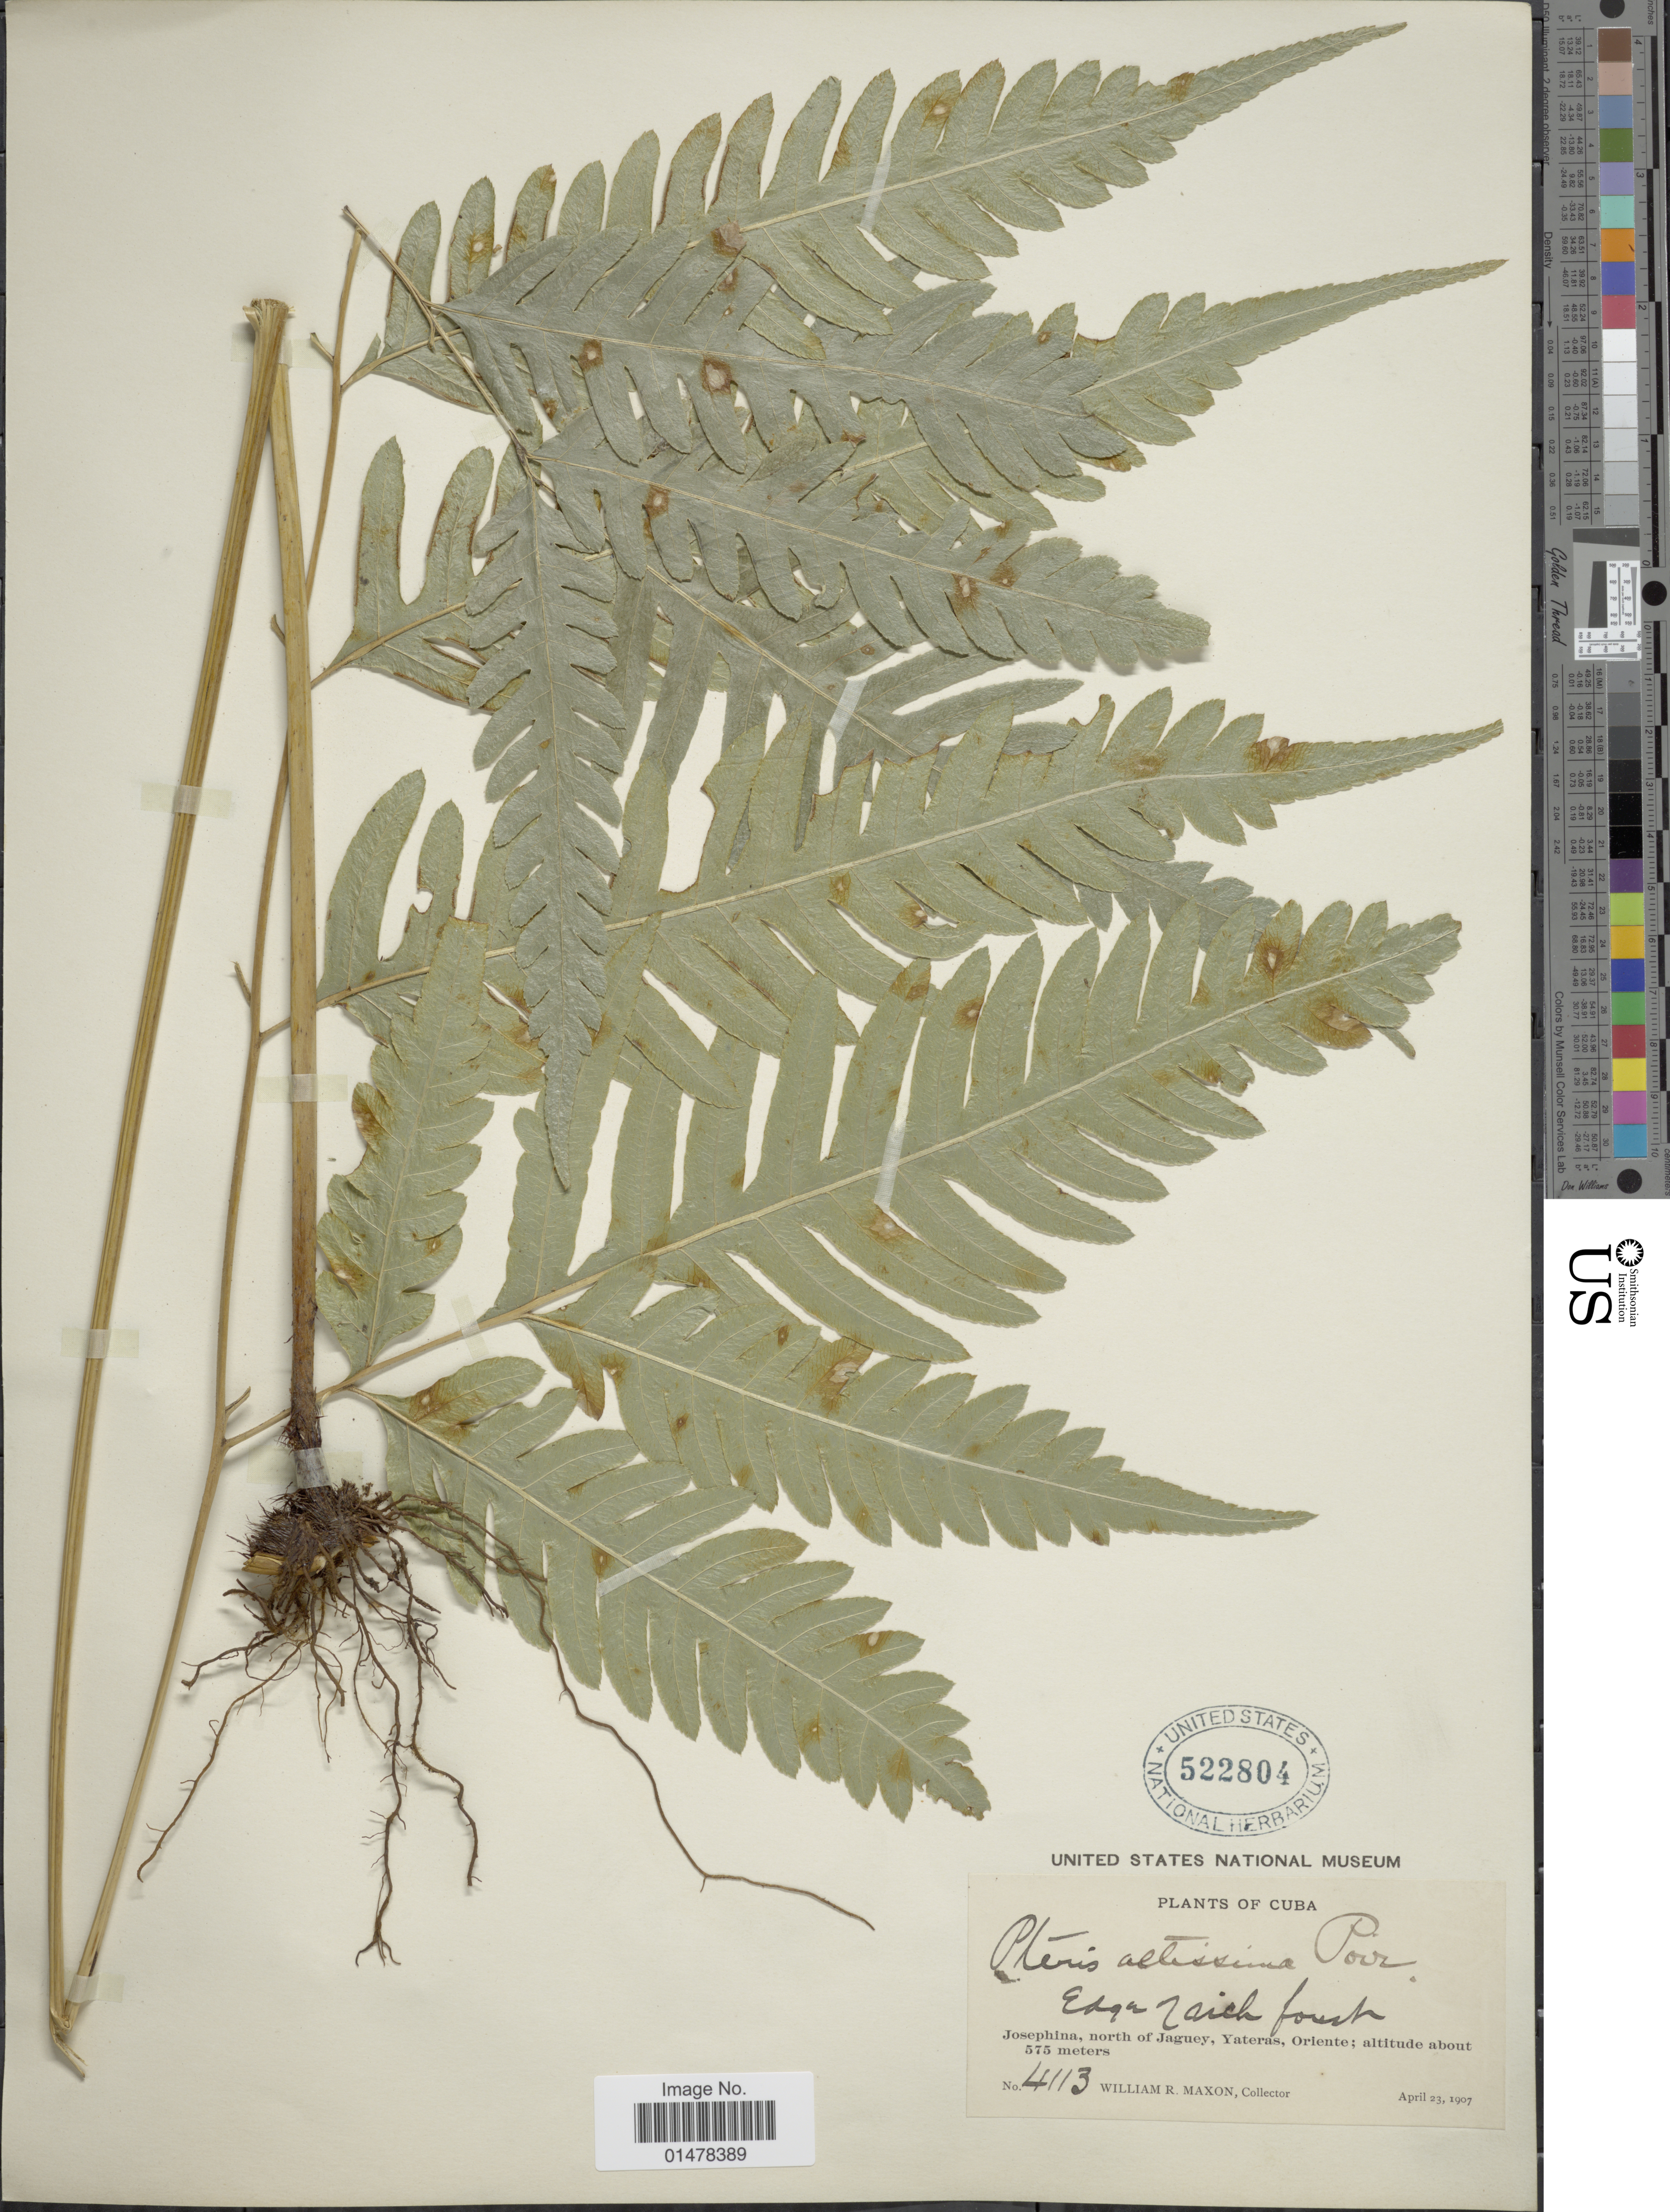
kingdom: Plantae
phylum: Tracheophyta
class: Polypodiopsida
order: Polypodiales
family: Pteridaceae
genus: Pteris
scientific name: Pteris altissima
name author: Poir.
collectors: W. R. Maxon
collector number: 4113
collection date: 1907-04-23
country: Cuba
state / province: Oriente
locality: Plants of Cuba, Josephina north of Jaguey, yateras, Oriente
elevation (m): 575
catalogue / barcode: US 522804